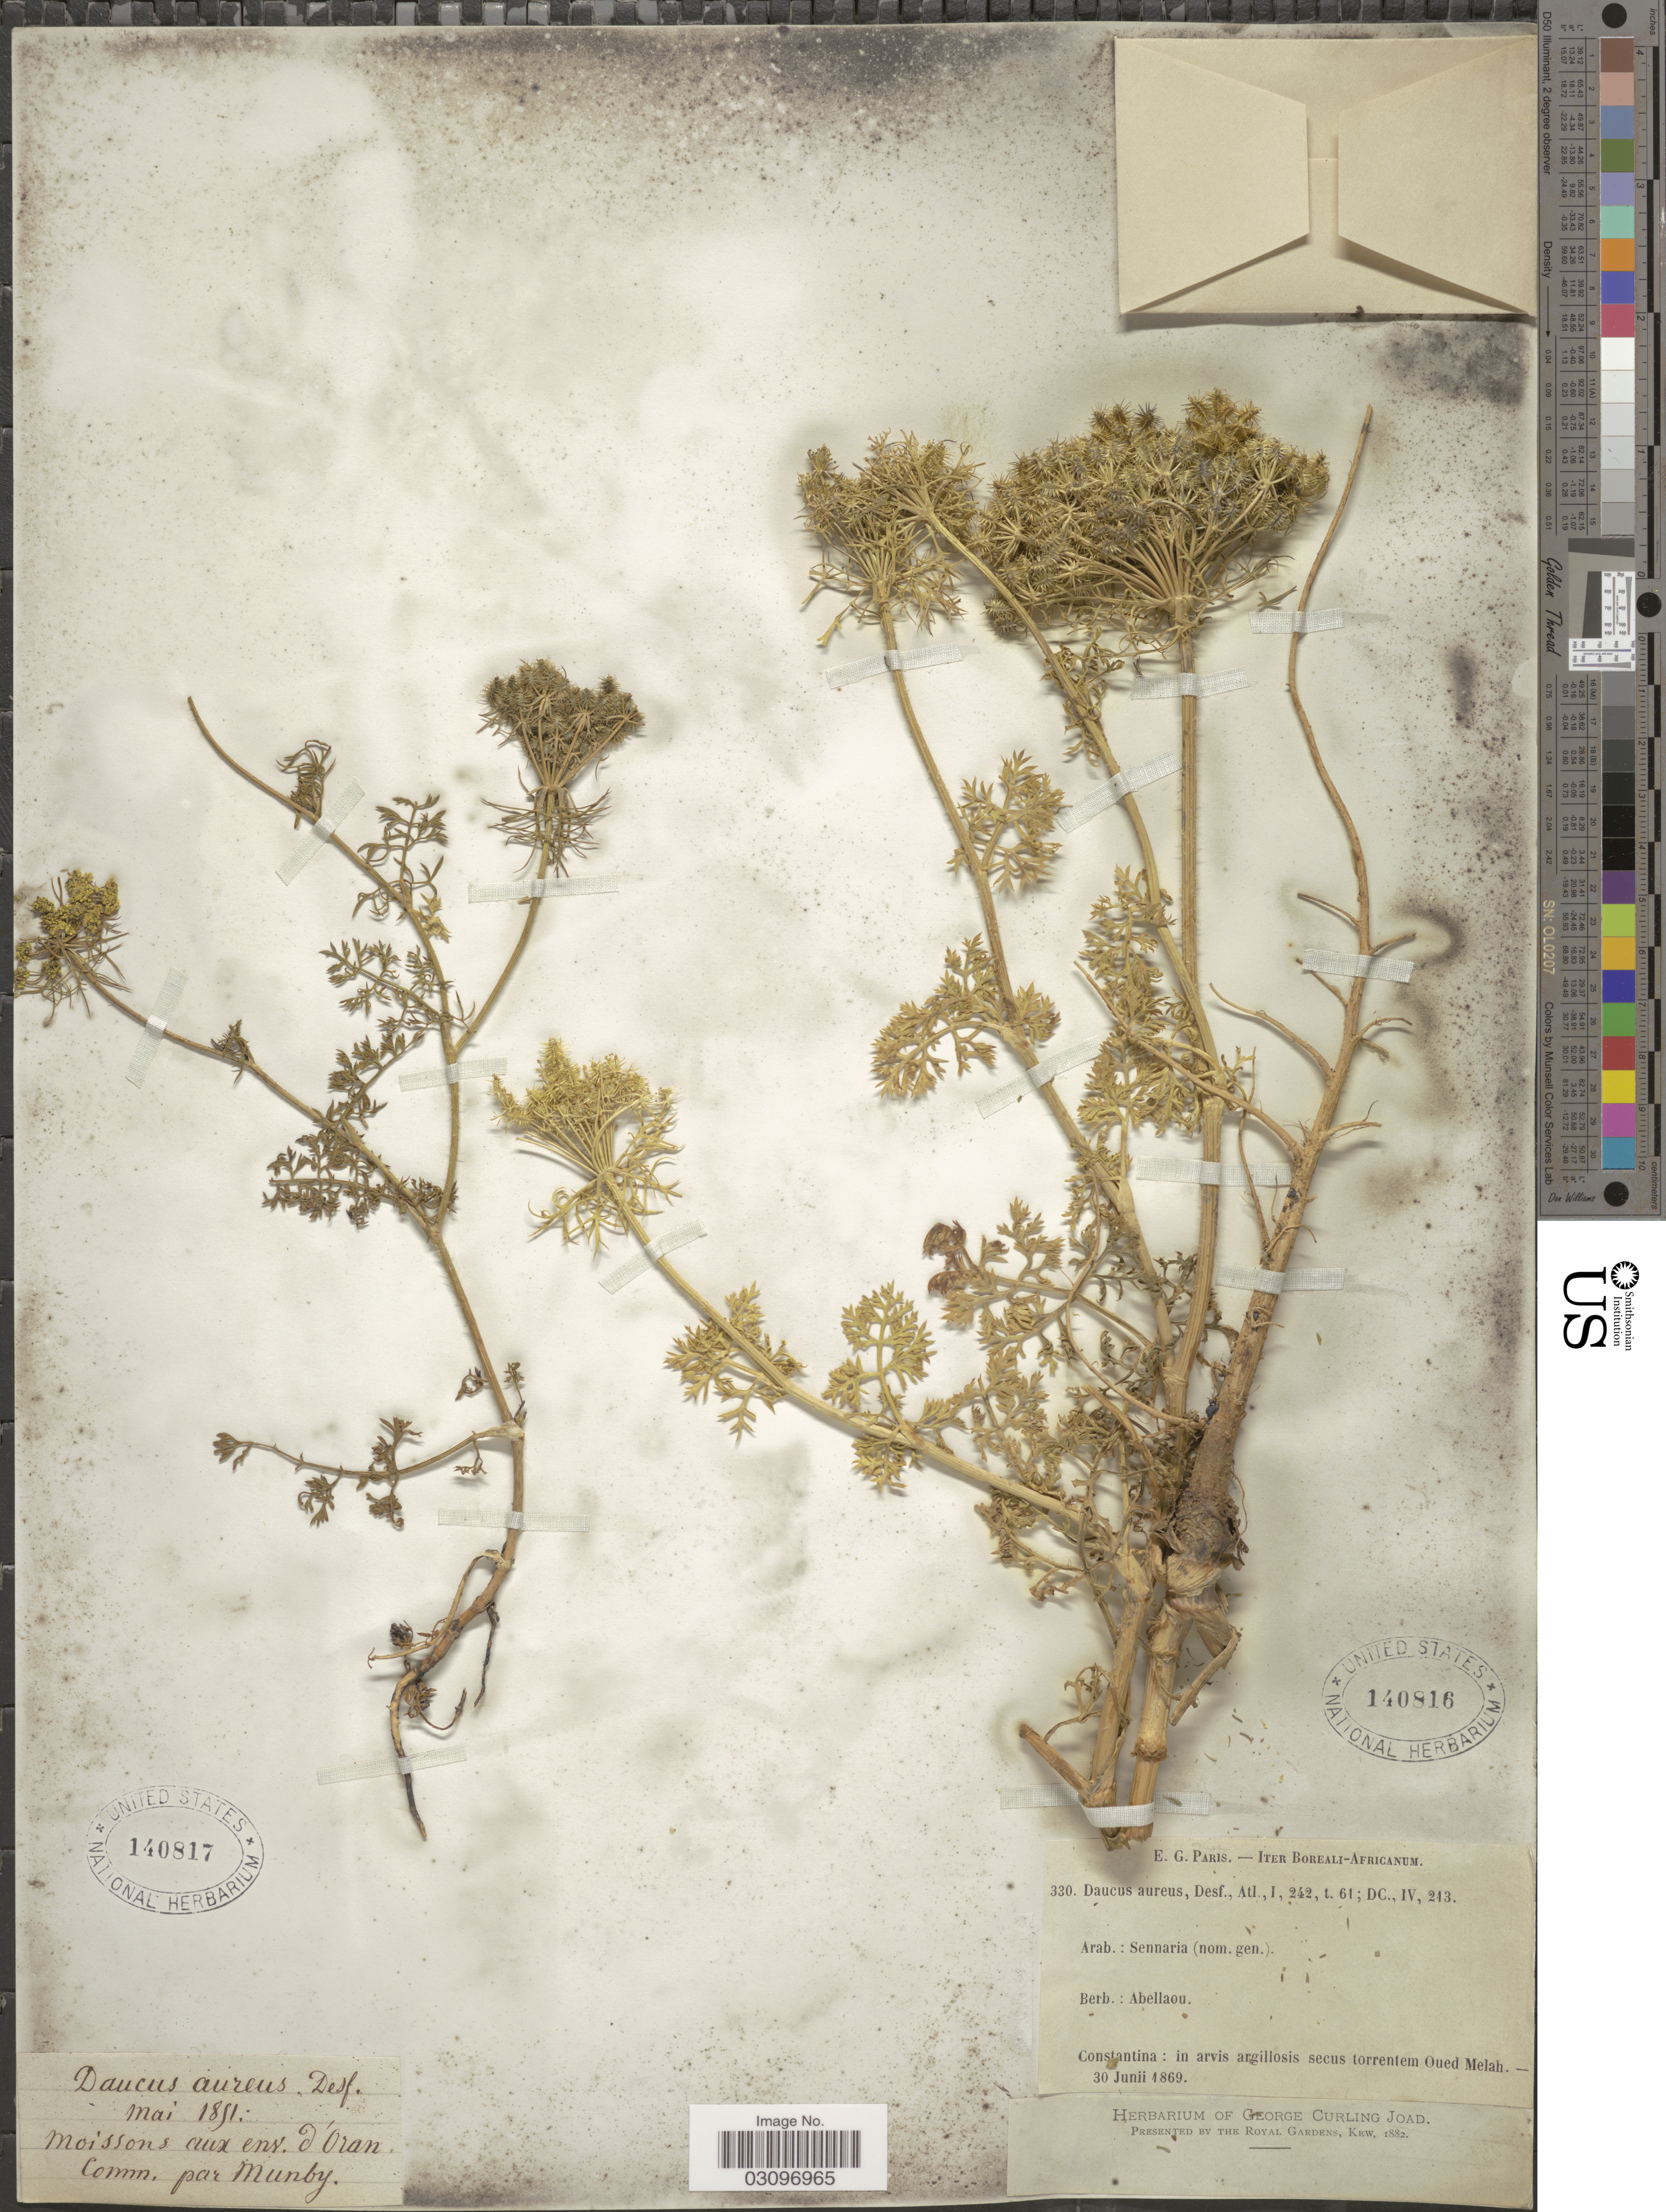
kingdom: Plantae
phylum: Tracheophyta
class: Magnoliopsida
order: Apiales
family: Apiaceae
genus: Daucus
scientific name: Daucus aureus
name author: Desf.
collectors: Paris, E.G.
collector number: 330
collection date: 1869-06-30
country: Algeria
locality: Boreali-Africanum. Constantina: in arvis argillosis secus torrentem Oued Melah.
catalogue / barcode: US 140816